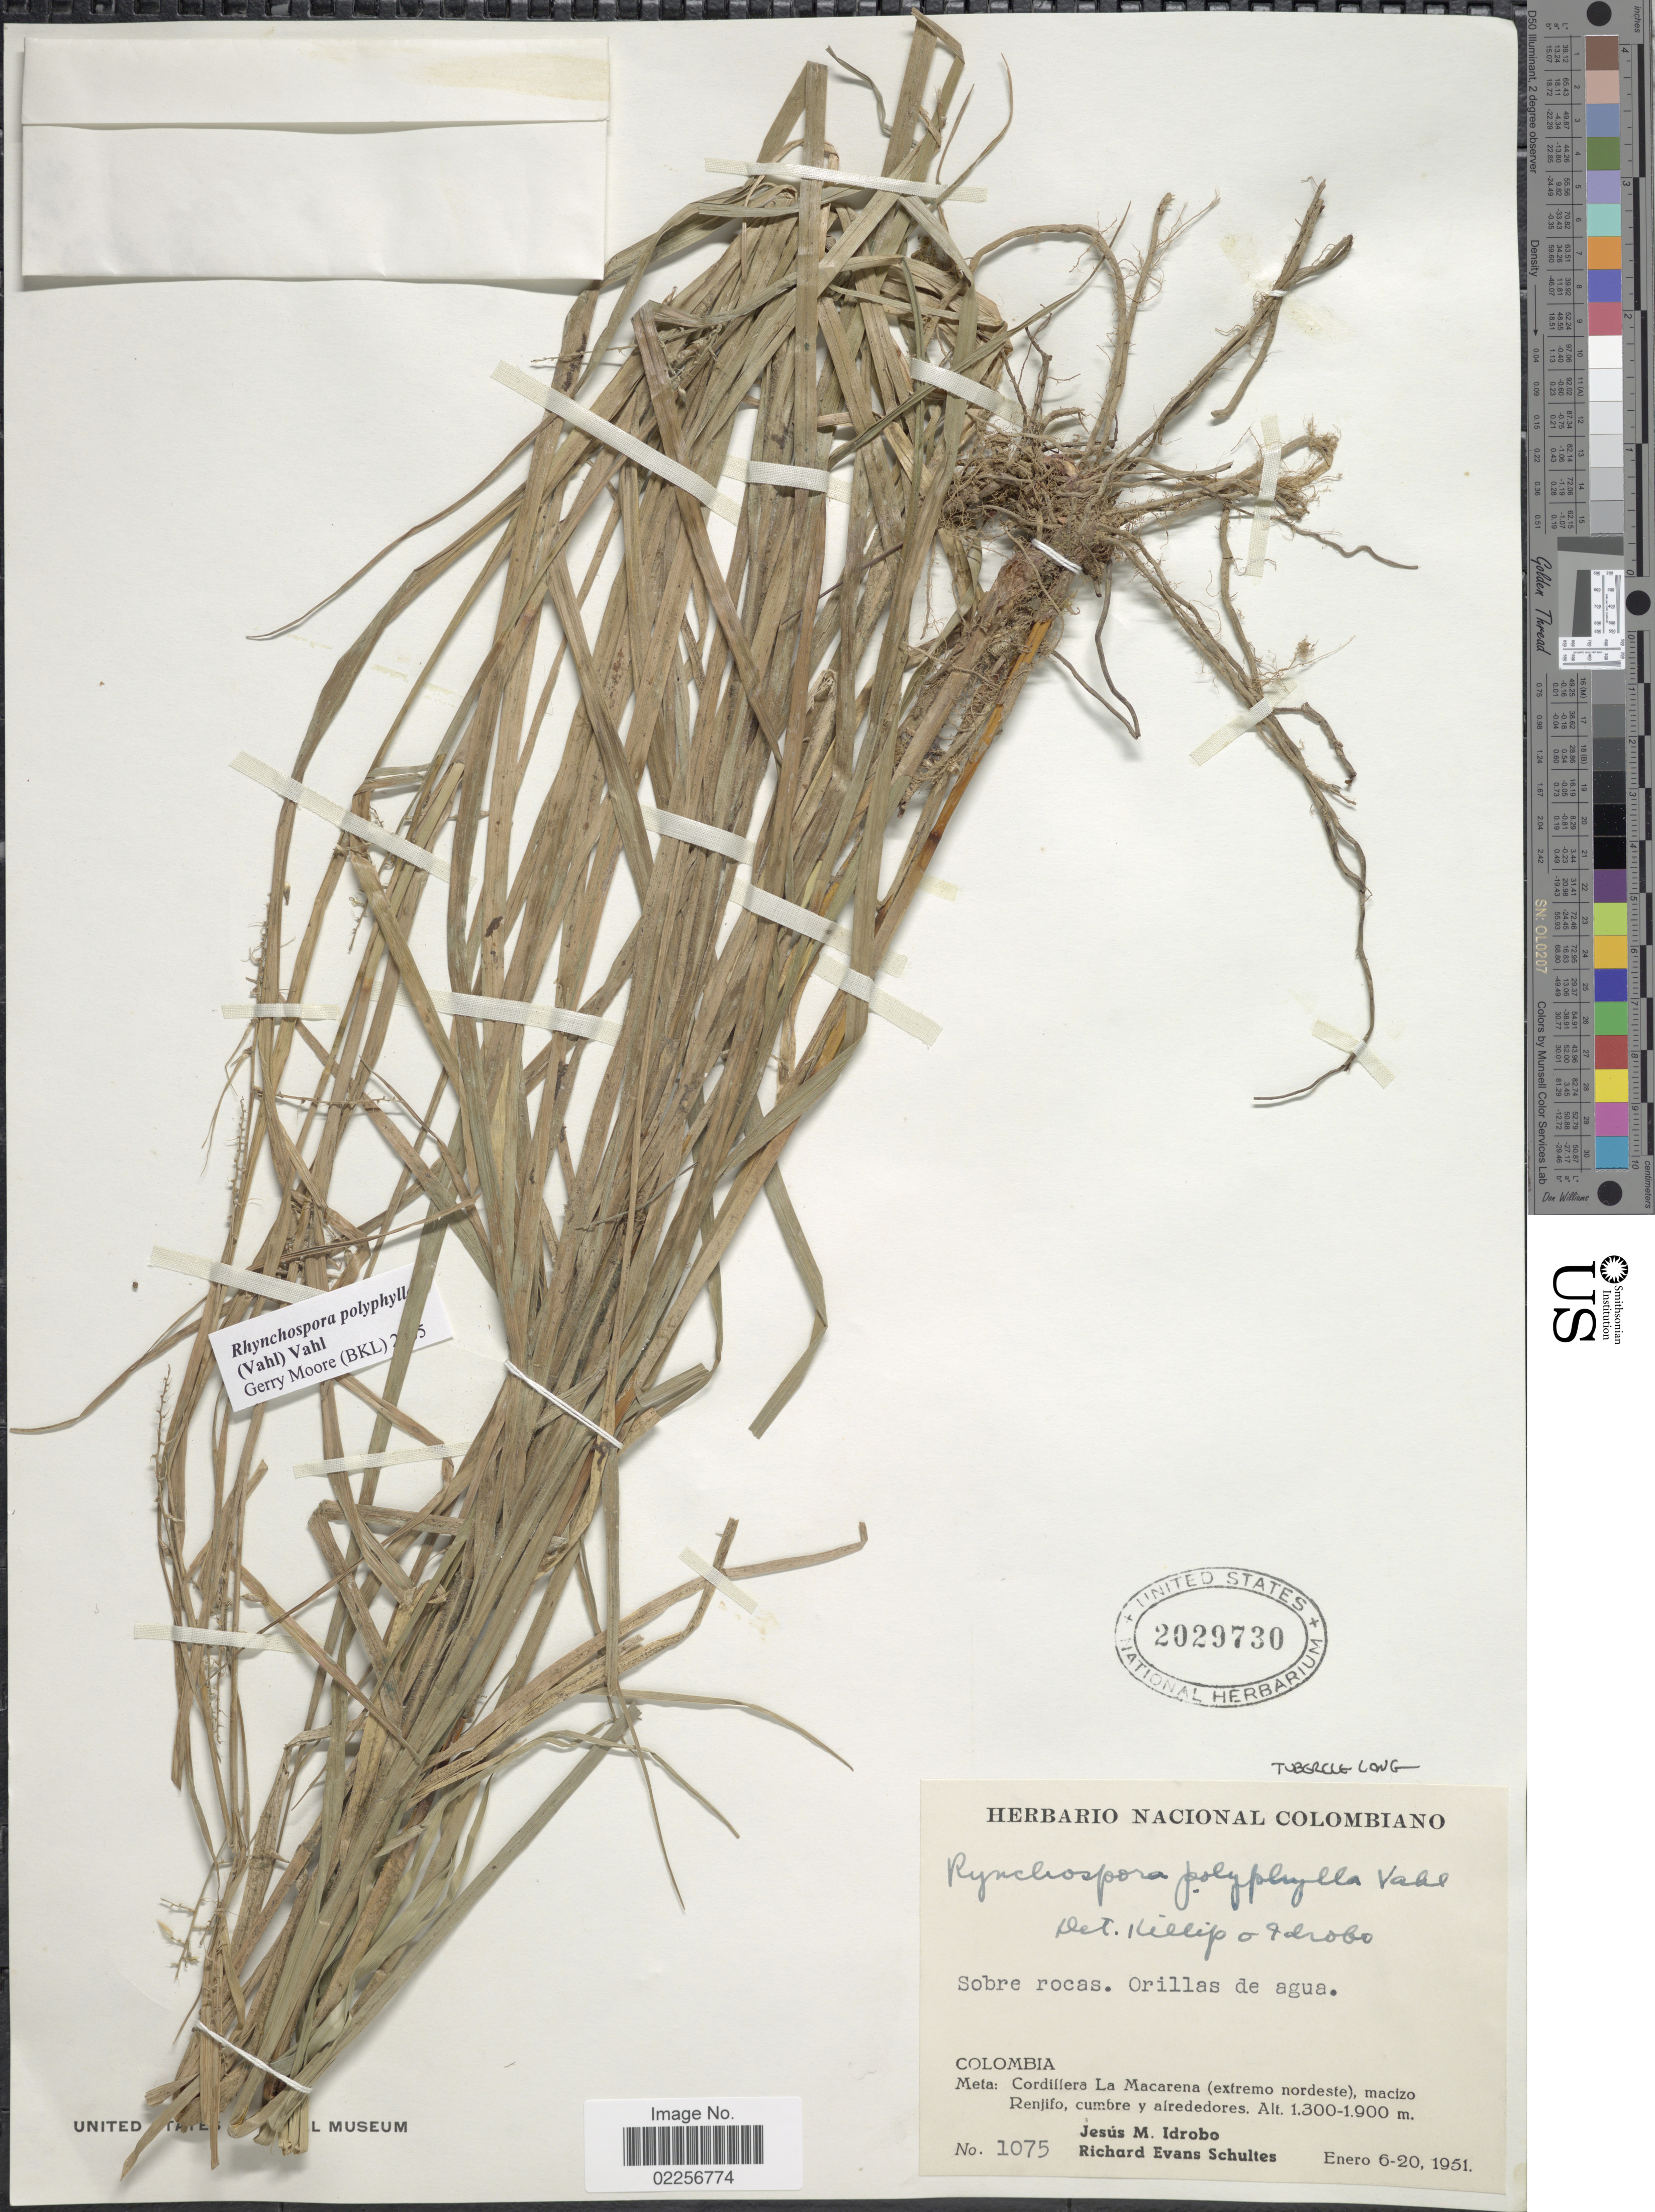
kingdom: Plantae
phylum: Tracheophyta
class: Liliopsida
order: Poales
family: Cyperaceae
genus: Rhynchospora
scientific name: Rhynchospora polyphylla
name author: (Vahl) Vahl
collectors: J. M. Idrobo & R. E. Schultes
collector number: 1075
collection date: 1951-01-06/1951-01-20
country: Colombia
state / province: Meta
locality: Cordillera La Macarena (extremo nordeste), macizo Renjifo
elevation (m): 1300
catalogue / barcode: US 2029730